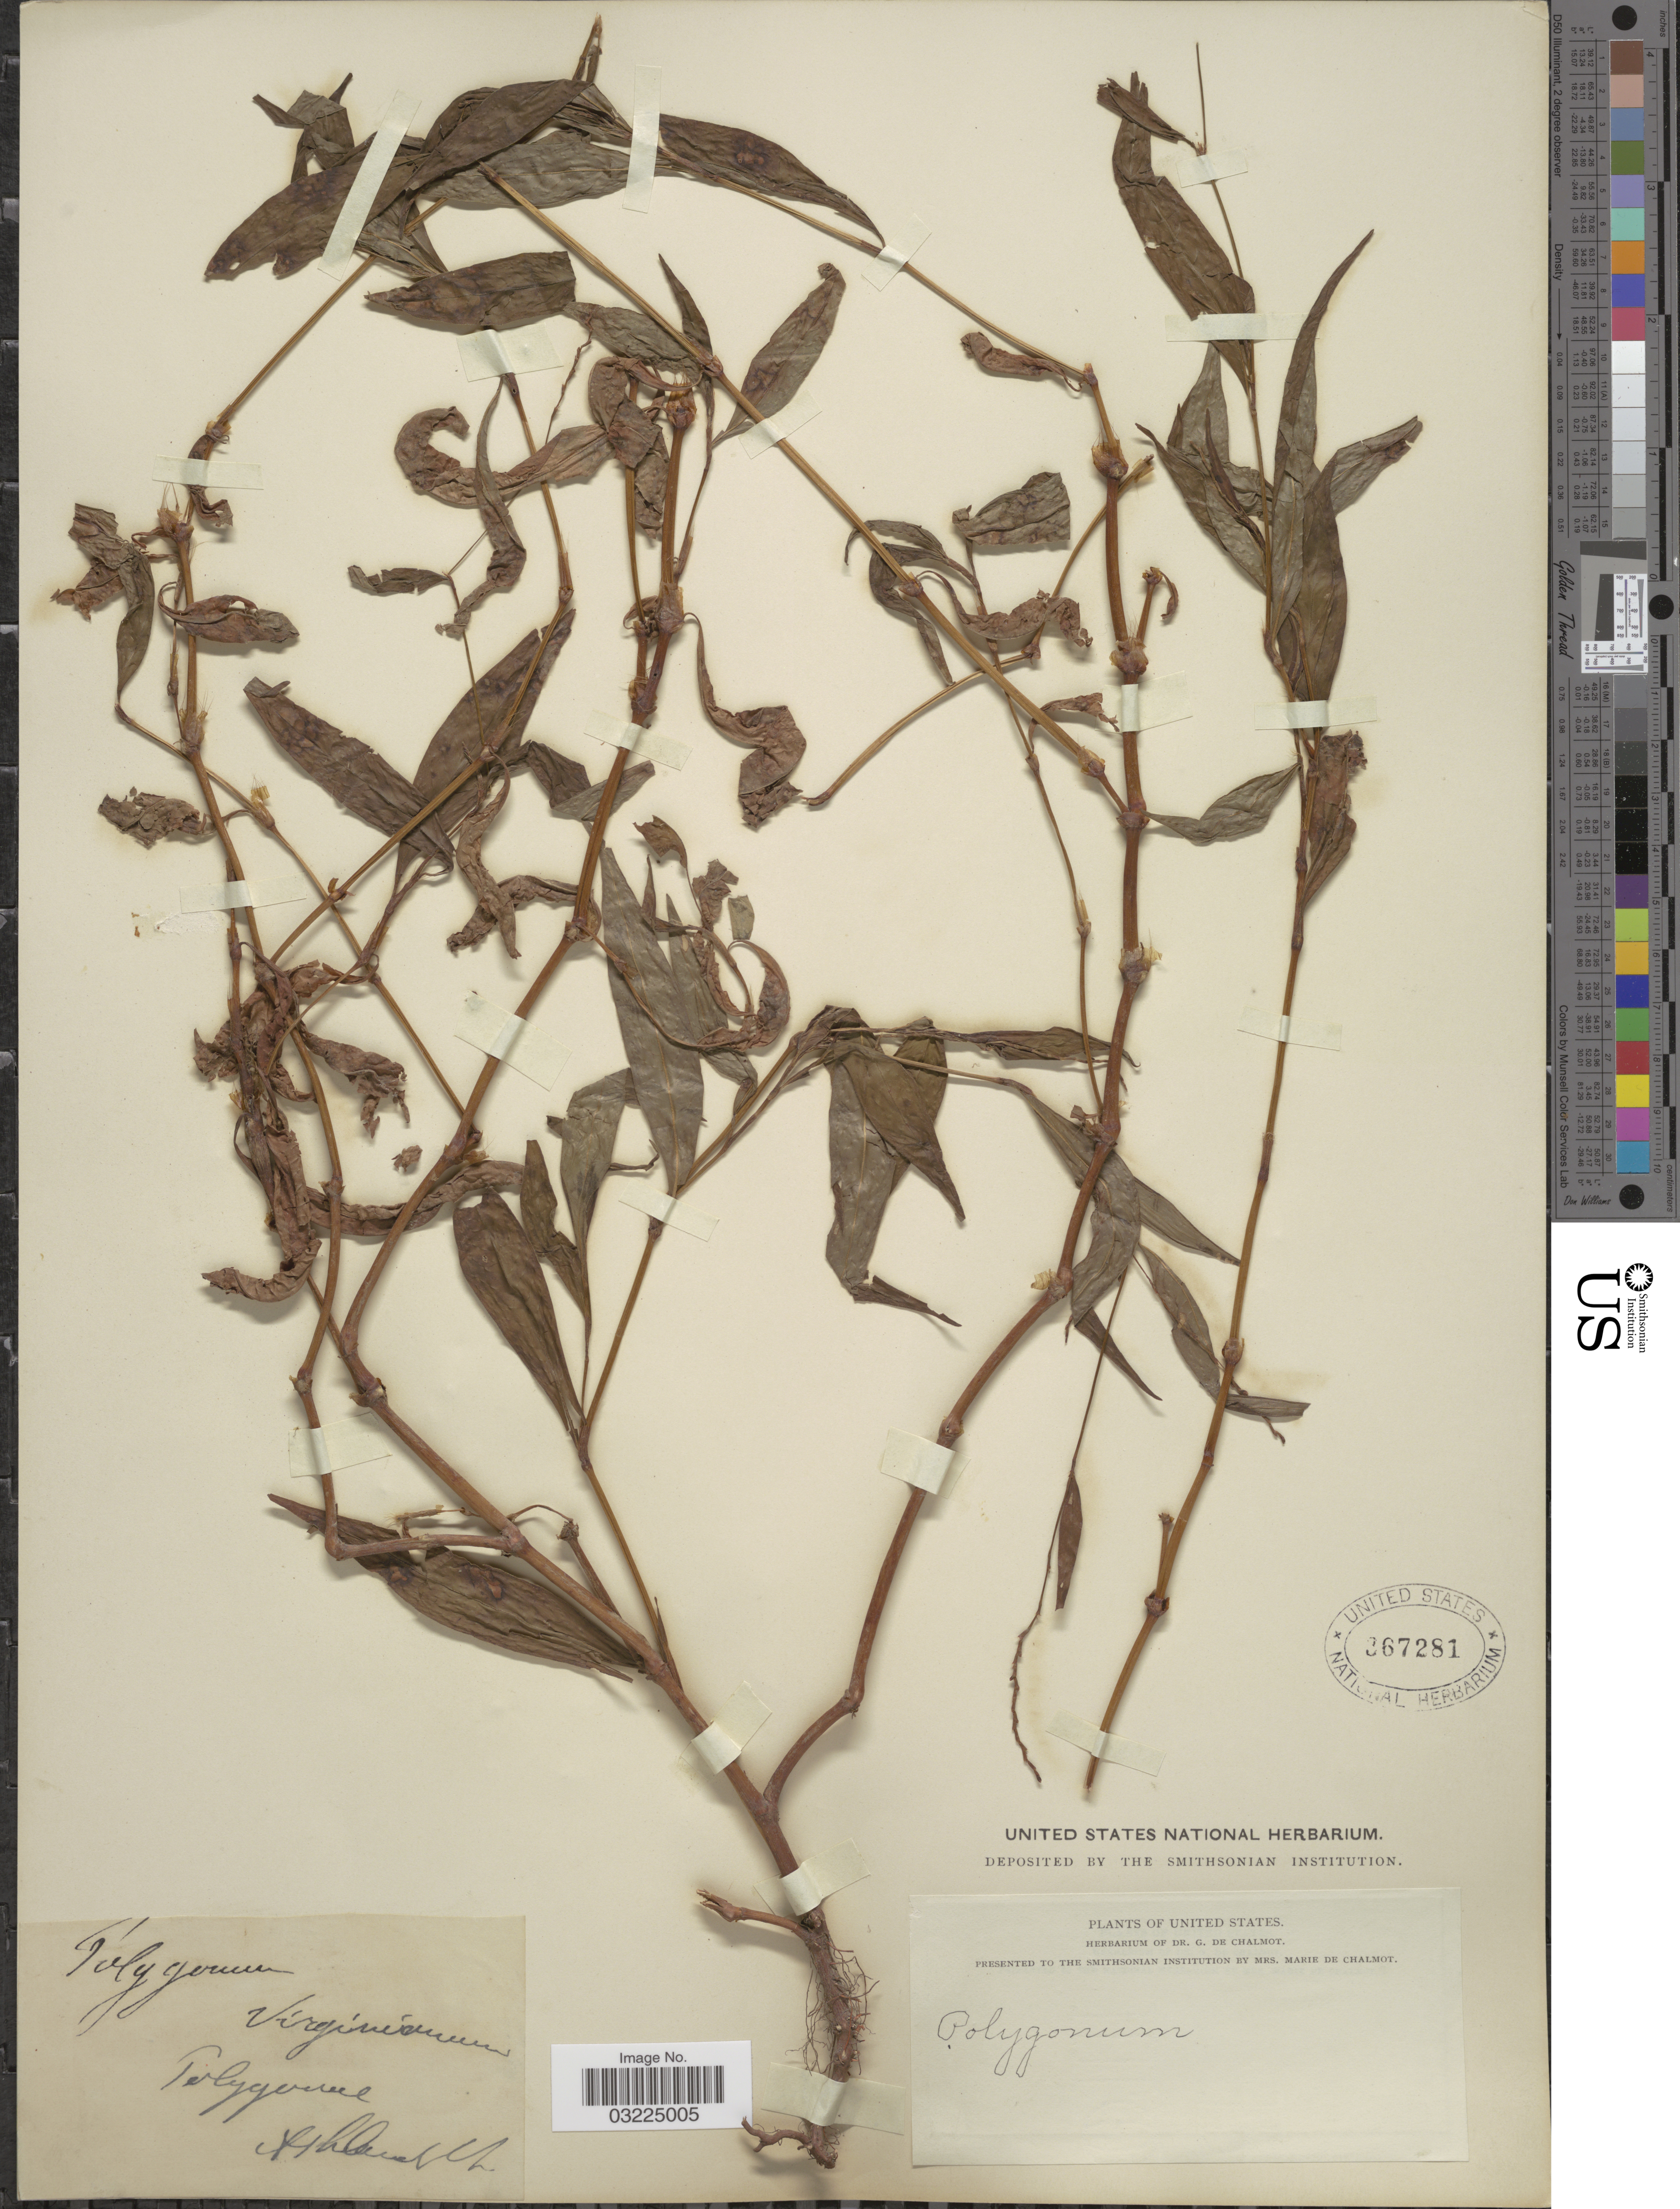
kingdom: Plantae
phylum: Tracheophyta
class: Magnoliopsida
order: Caryophyllales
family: Polygonaceae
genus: Persicaria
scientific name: Persicaria punctata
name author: (Elliott) Small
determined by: Atha, D. E.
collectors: G. de Chalmot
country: United States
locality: Ashland Nh [interpreted]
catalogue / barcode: US 367281